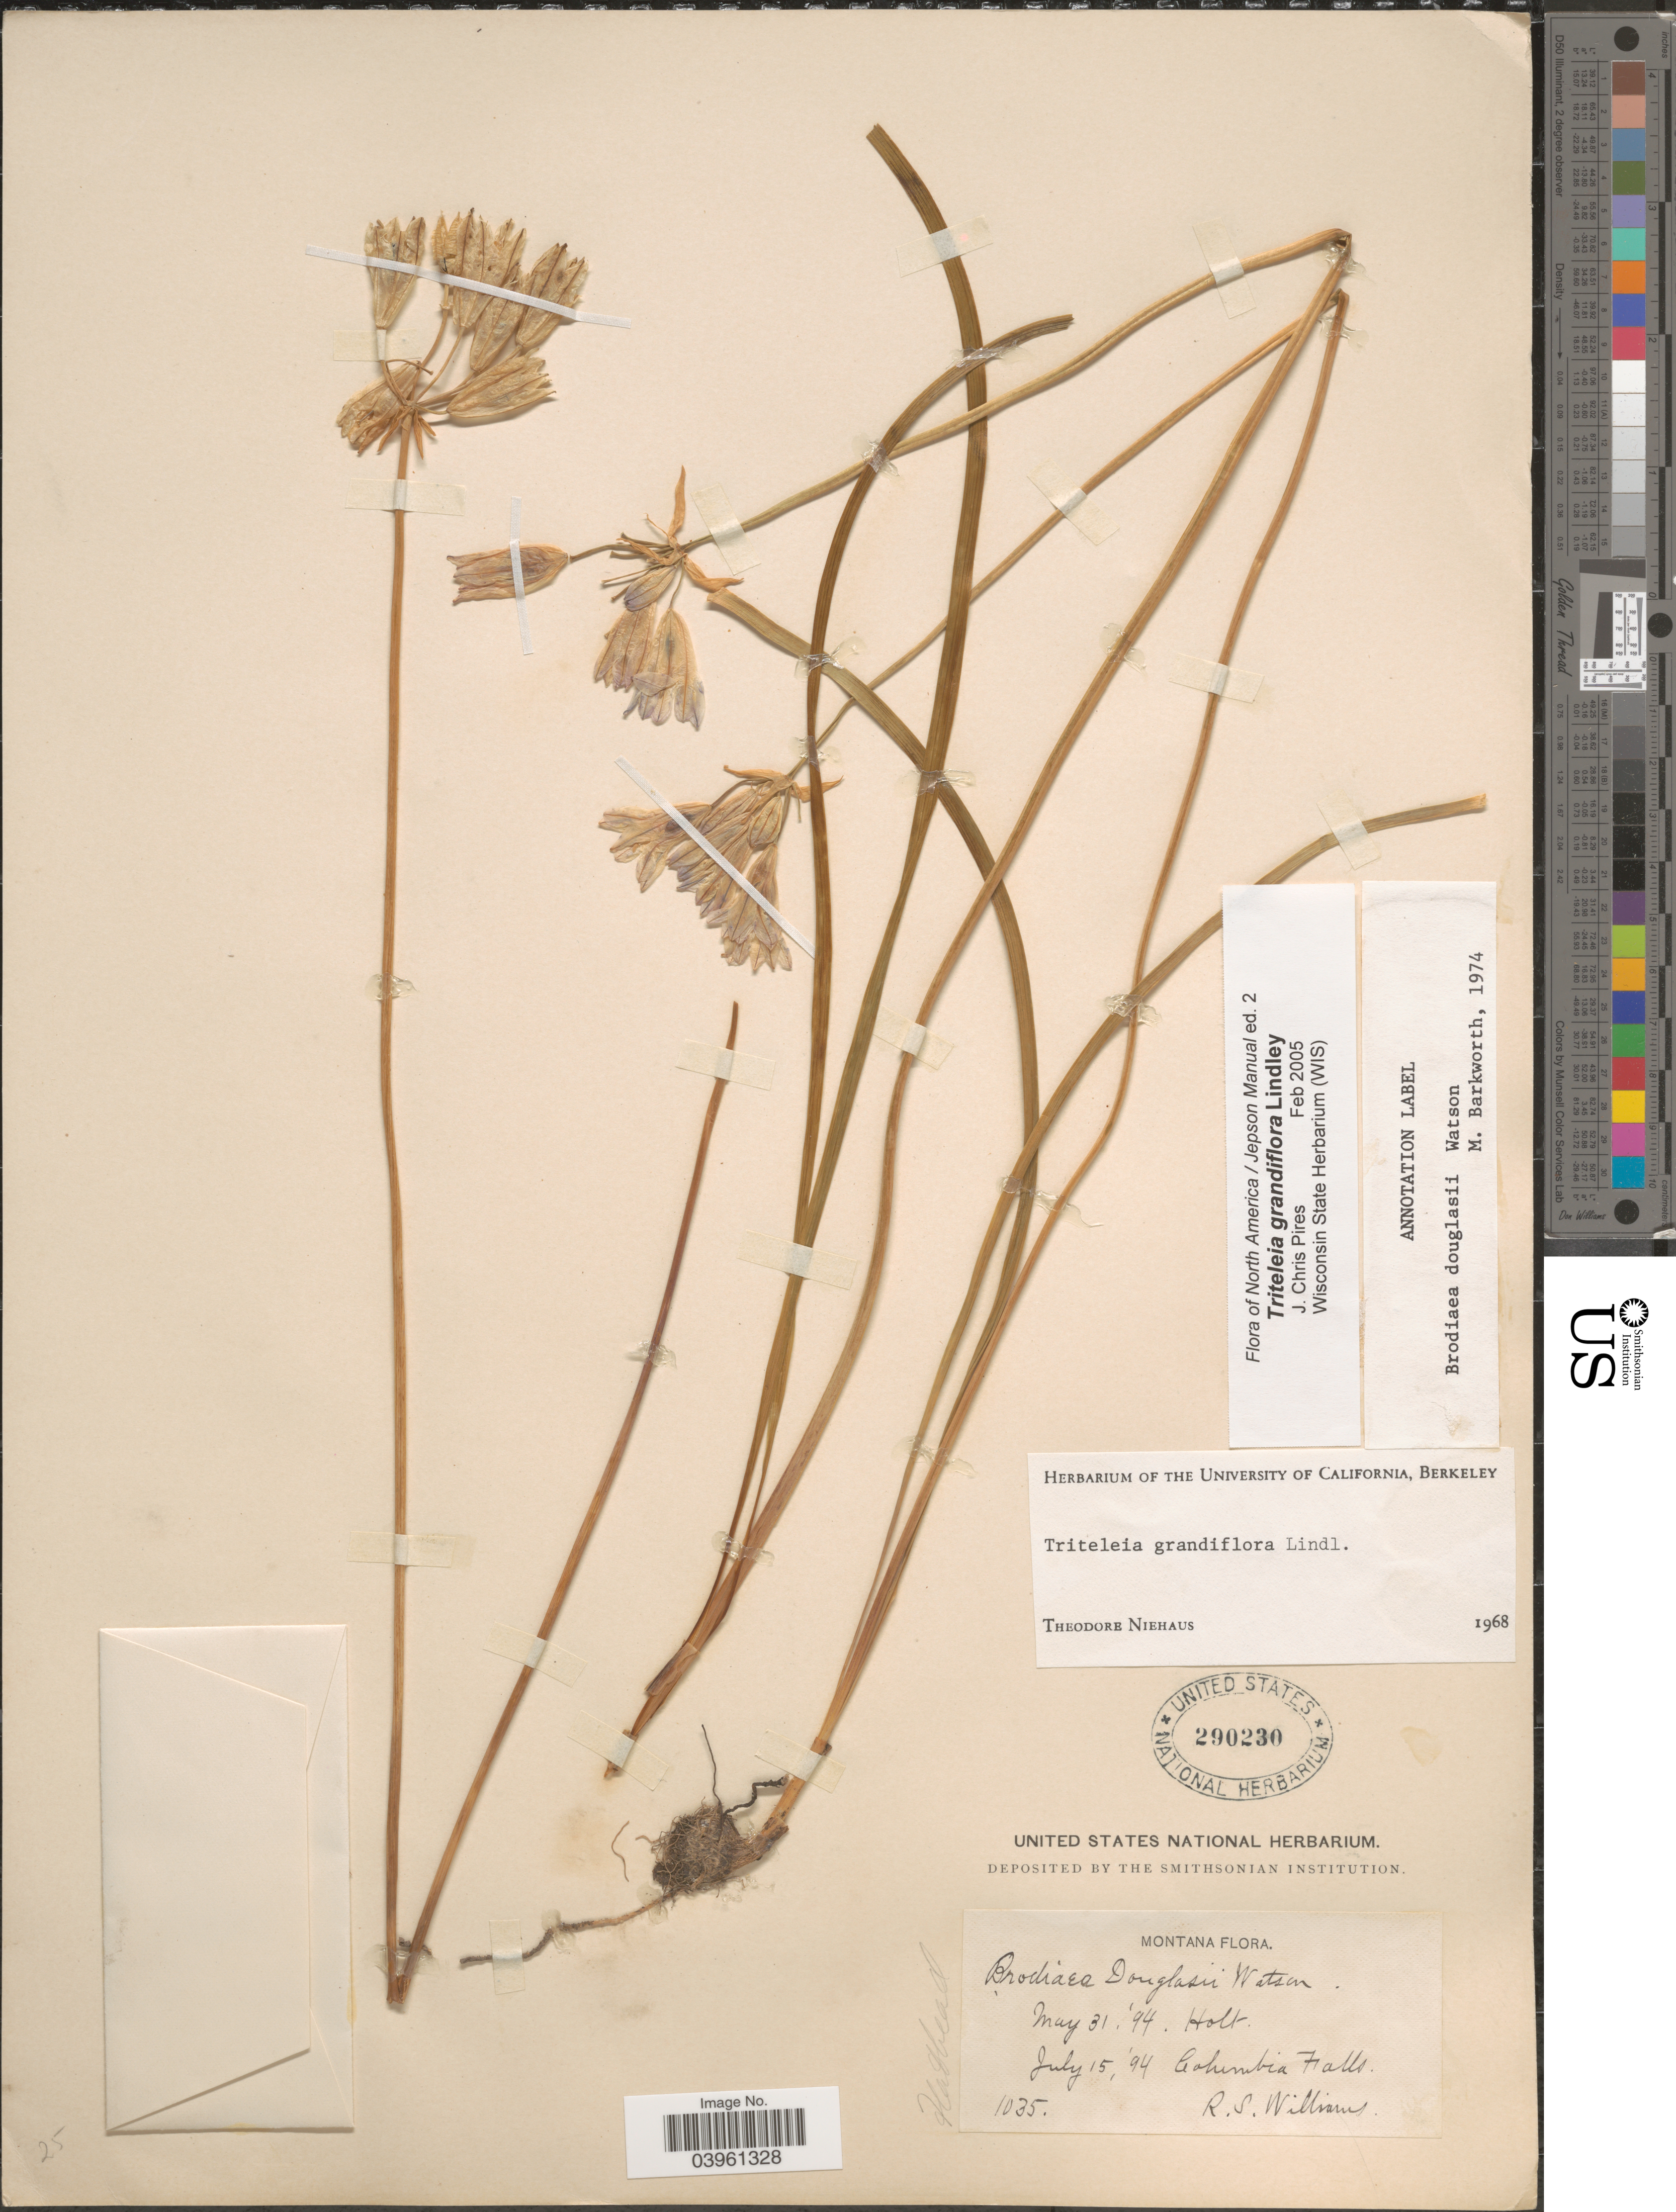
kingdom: Plantae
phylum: Tracheophyta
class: Liliopsida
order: Asparagales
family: Asparagaceae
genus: Triteleia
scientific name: Triteleia grandiflora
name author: Lindl.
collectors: R. S. Williams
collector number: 1035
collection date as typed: Transcribed d/m/y: 31/5/94 to 15/7/94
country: United States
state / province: Montana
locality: Flathead. Holt. Columbia Falls.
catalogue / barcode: US 290230